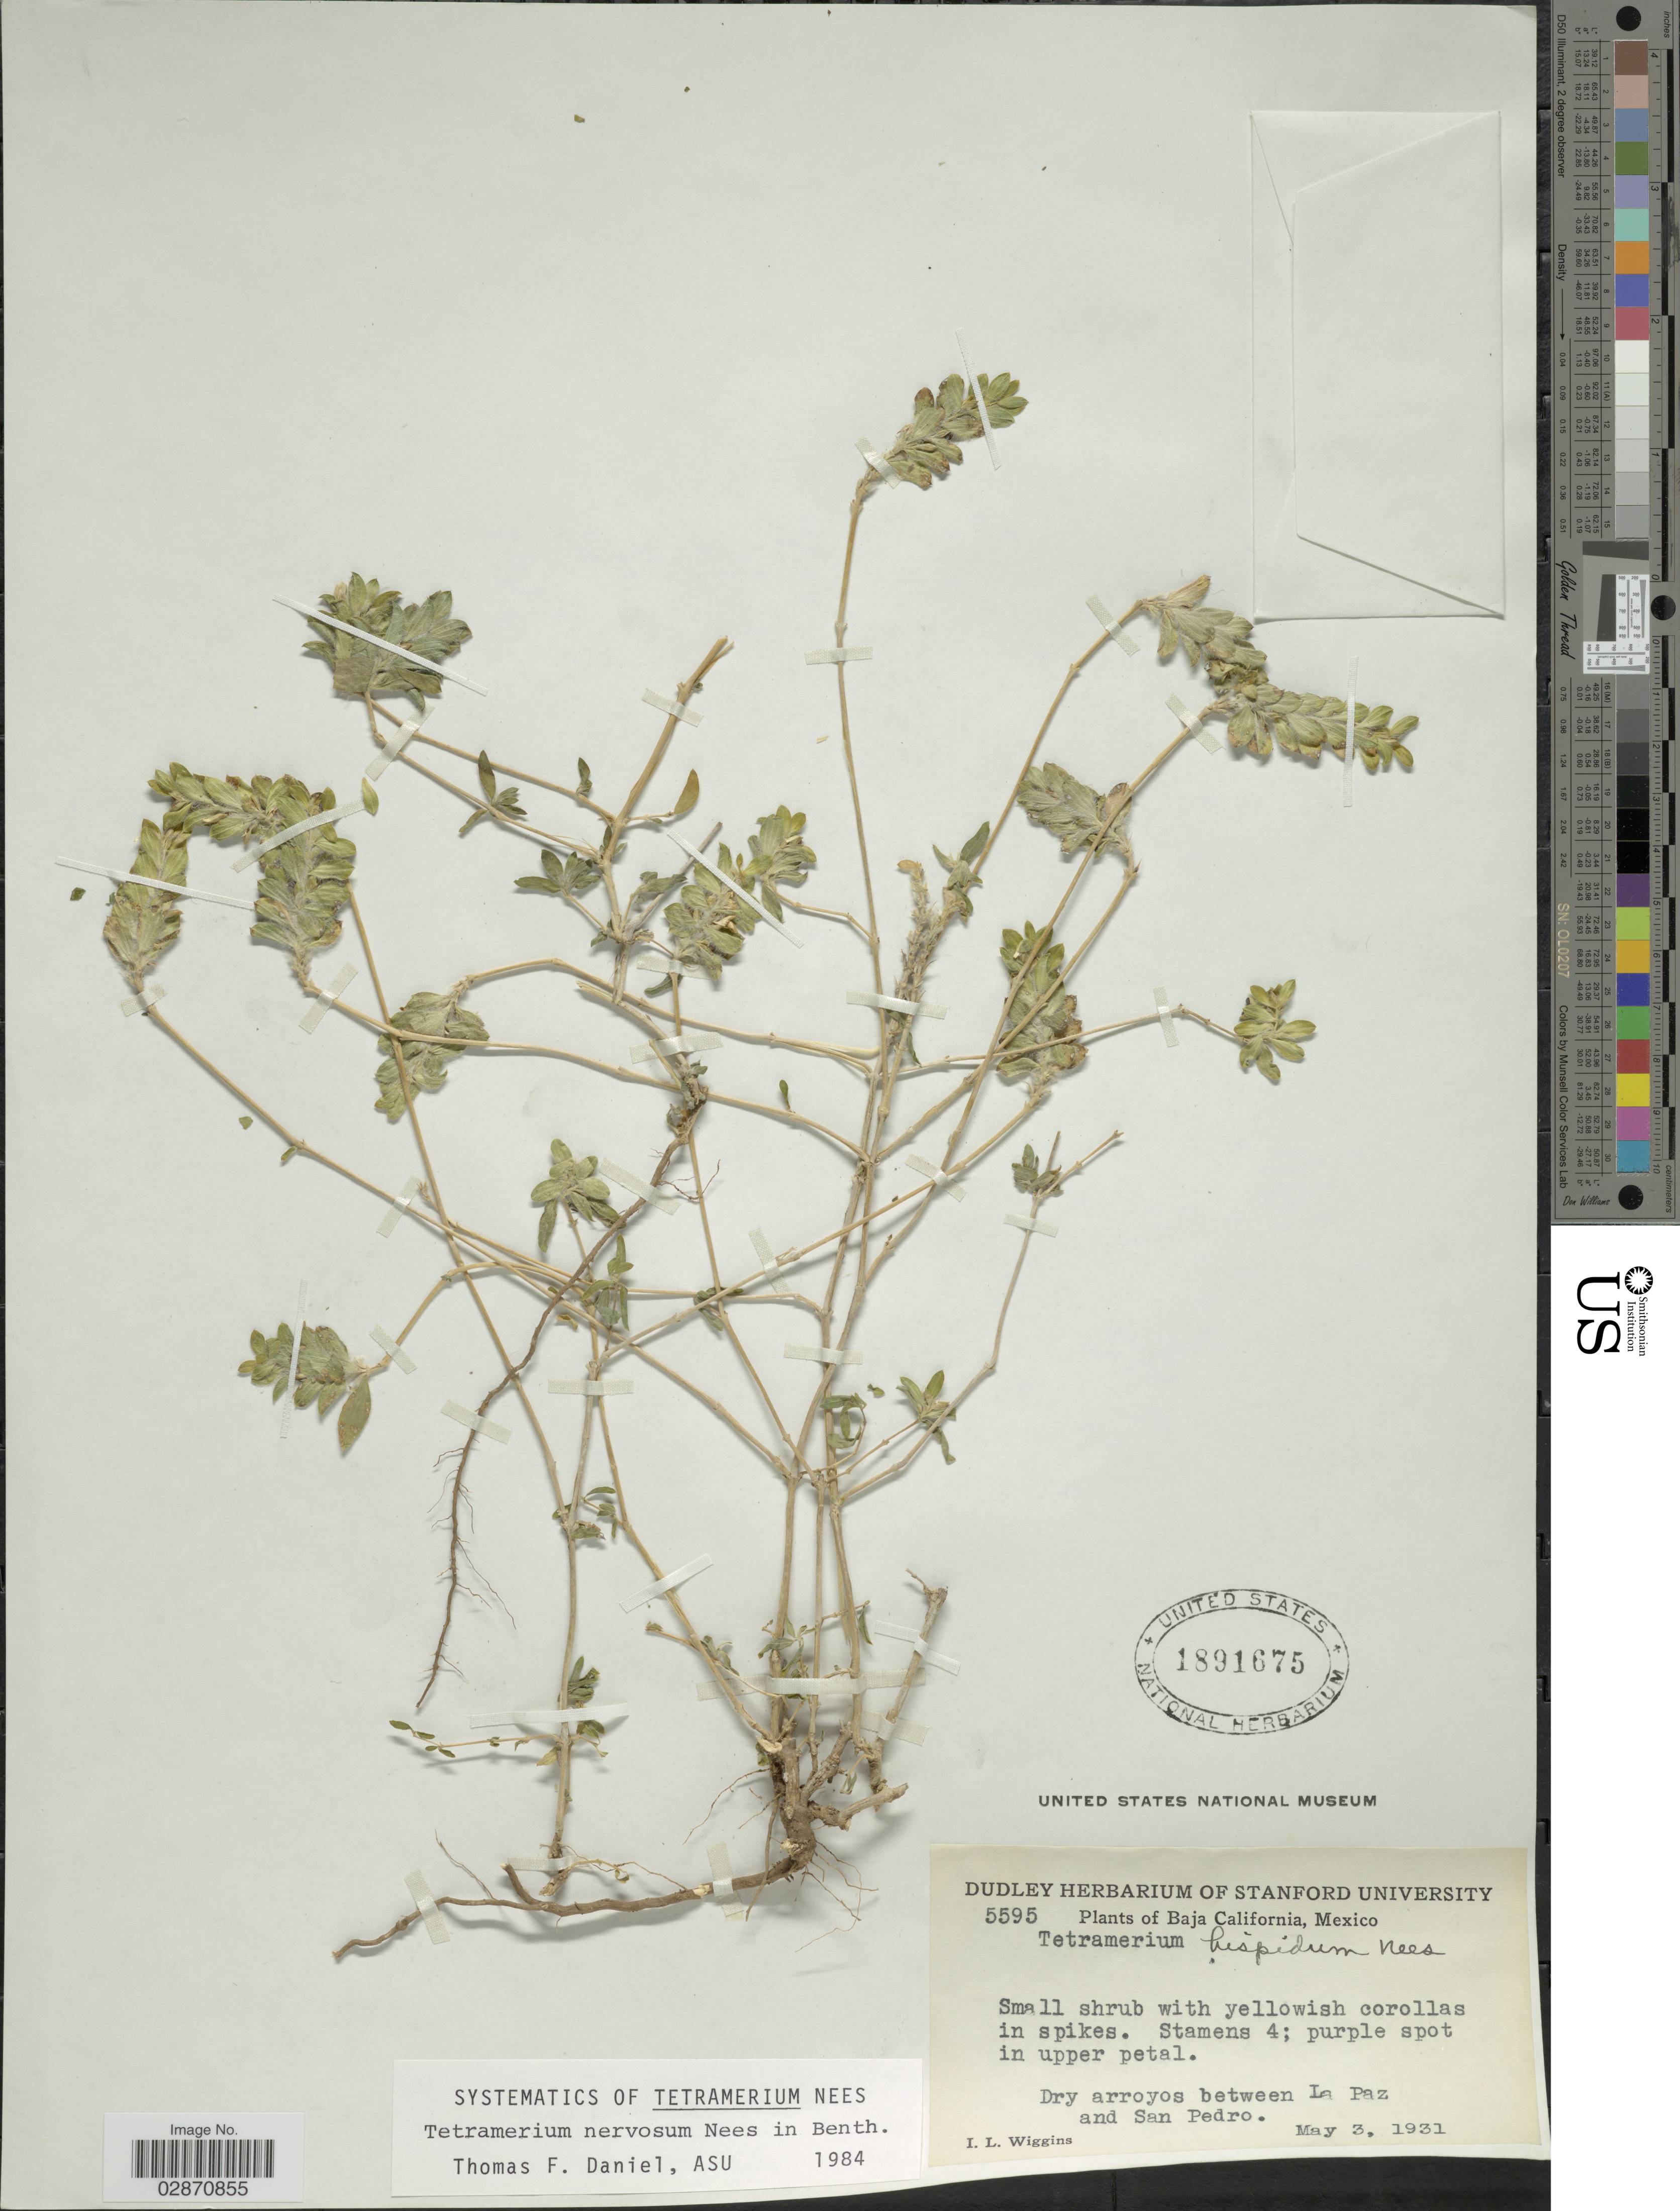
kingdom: Plantae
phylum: Tracheophyta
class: Magnoliopsida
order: Lamiales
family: Acanthaceae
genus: Tetramerium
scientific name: Tetramerium nervosum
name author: Nees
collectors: I. L. Wiggins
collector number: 5595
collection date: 1931-05-03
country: Mexico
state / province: Baja California Sur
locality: Dry arroyos between La Paz and San Pedro.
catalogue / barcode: US 1891675